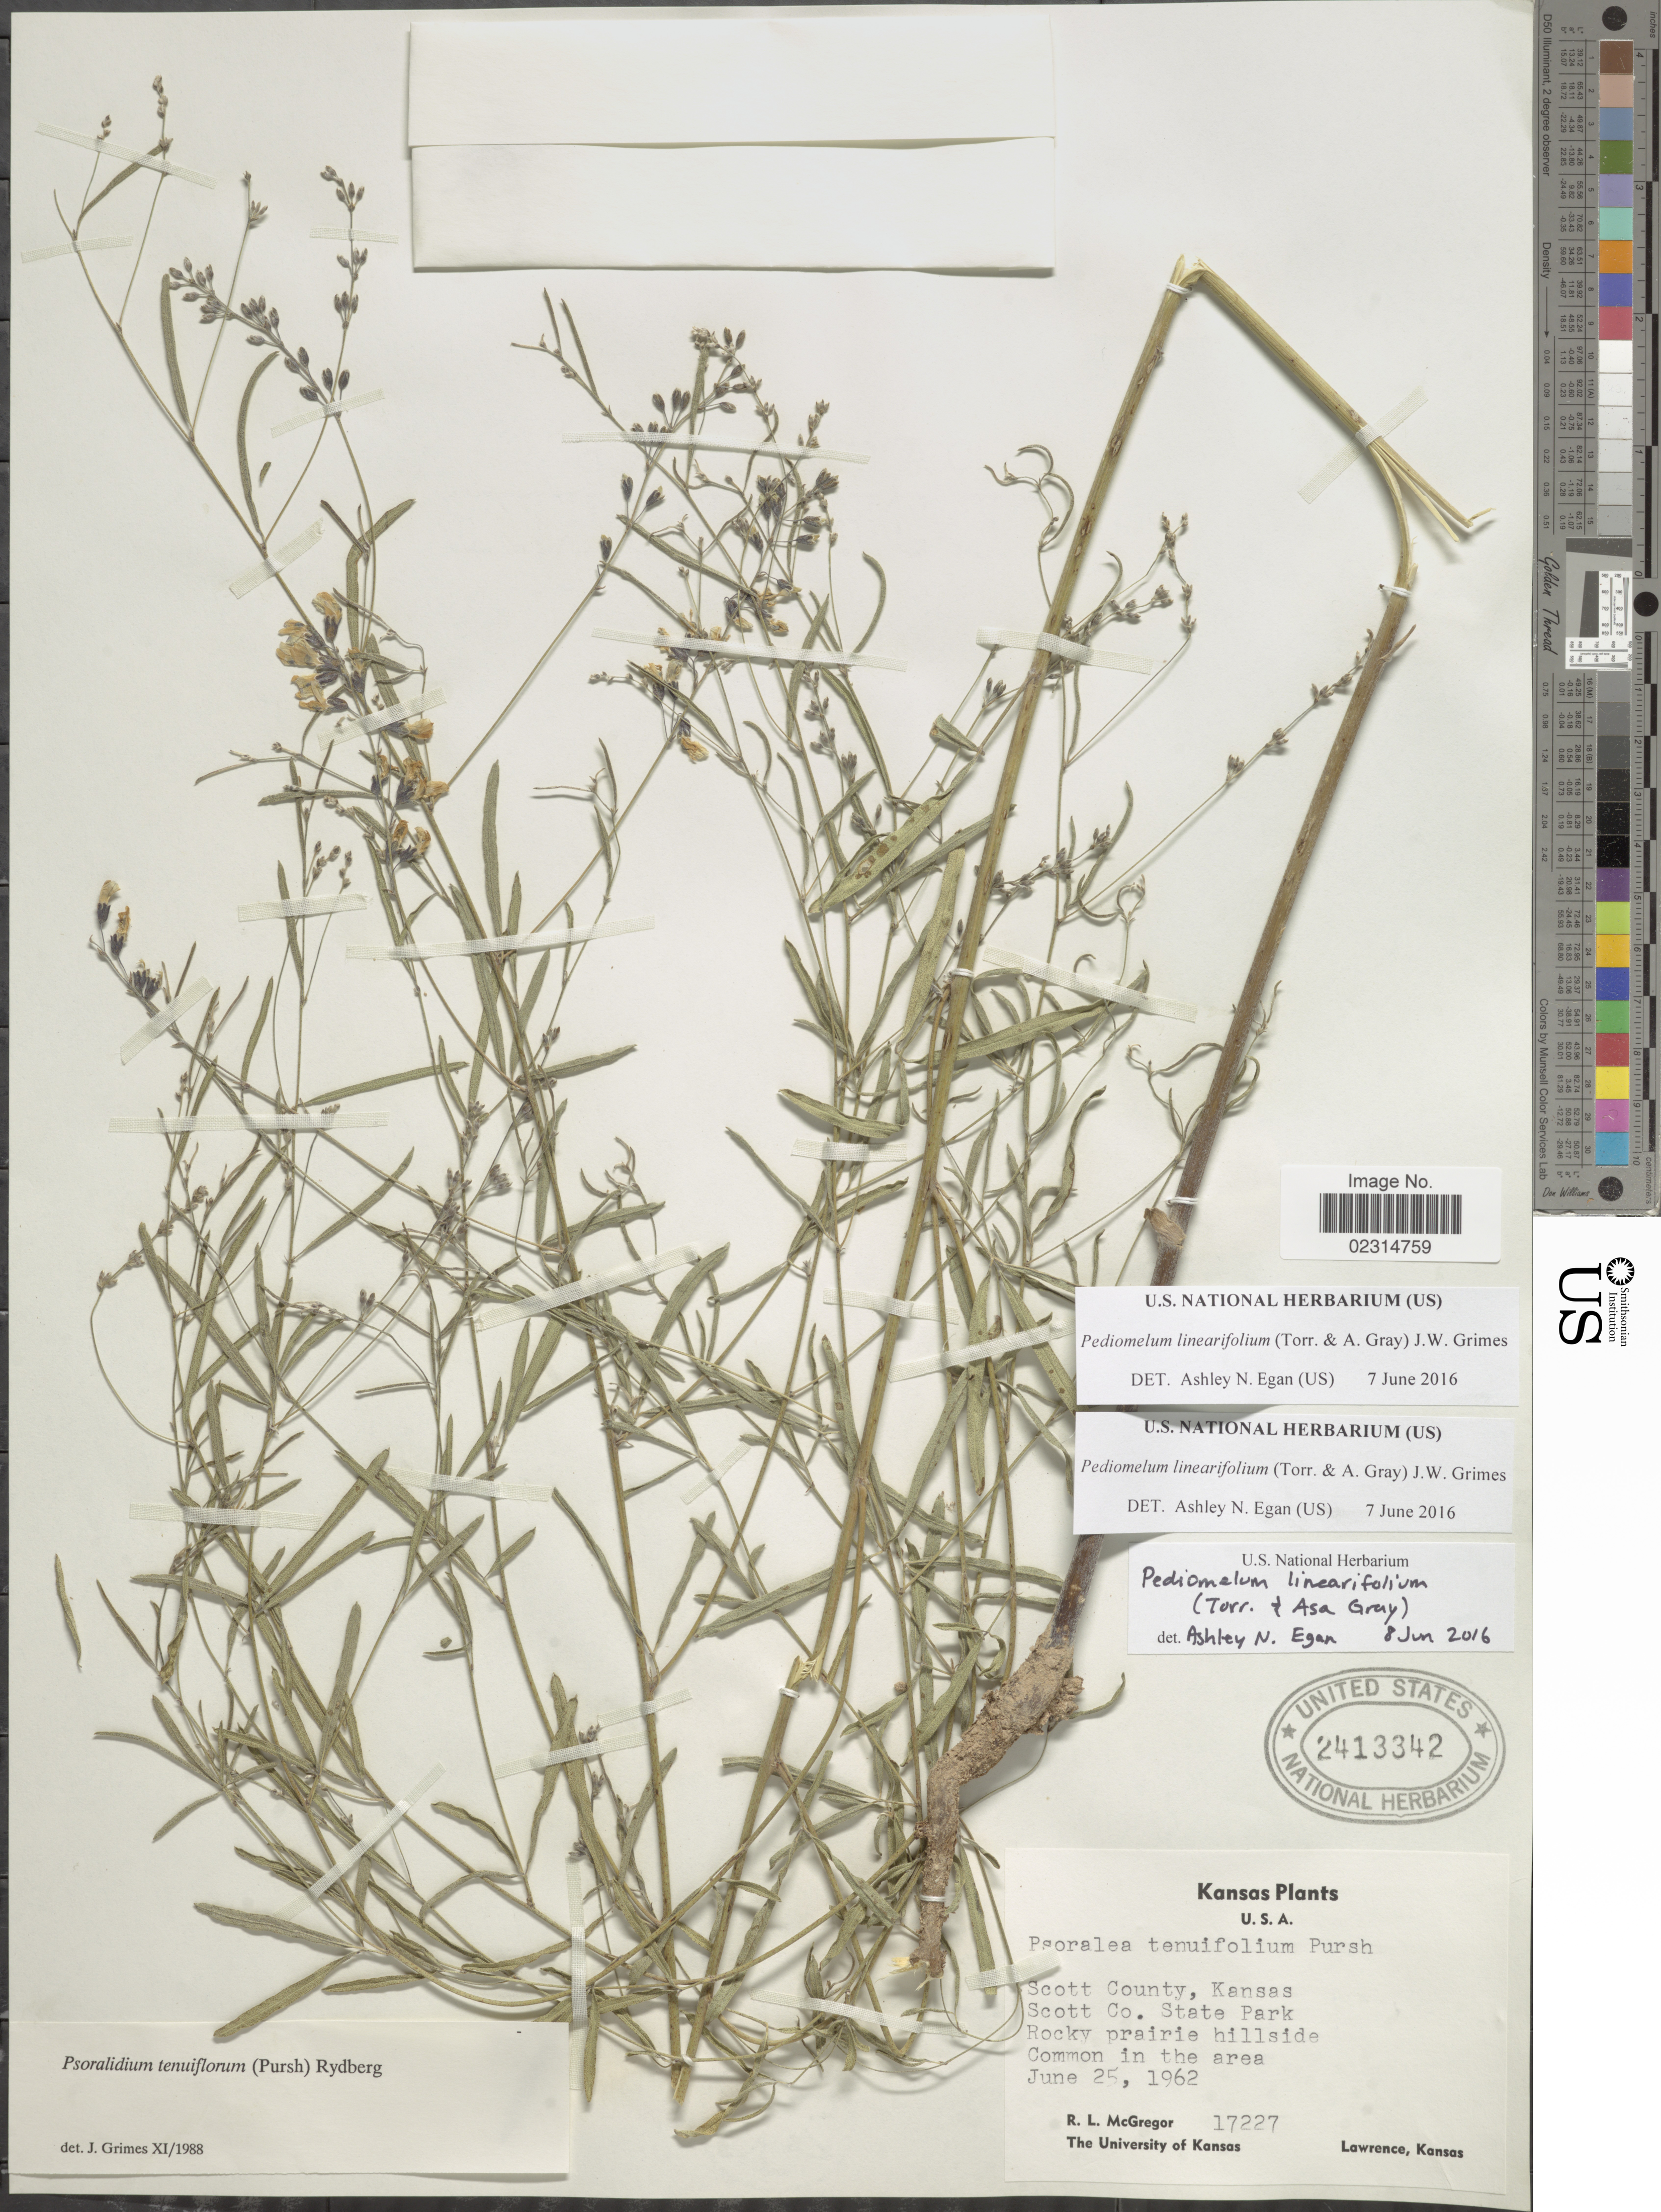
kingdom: Plantae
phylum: Tracheophyta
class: Magnoliopsida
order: Fabales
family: Fabaceae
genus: Pediomelum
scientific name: Pediomelum linearifolium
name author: (Torr. & A. Gray) J.W. Grimes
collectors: R. McGregor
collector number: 17227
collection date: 1962-06-25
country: United States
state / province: Kansas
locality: Scott County, Scott Co. State Park, Rocky prairie hillside,Common in the area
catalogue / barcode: US 2413342